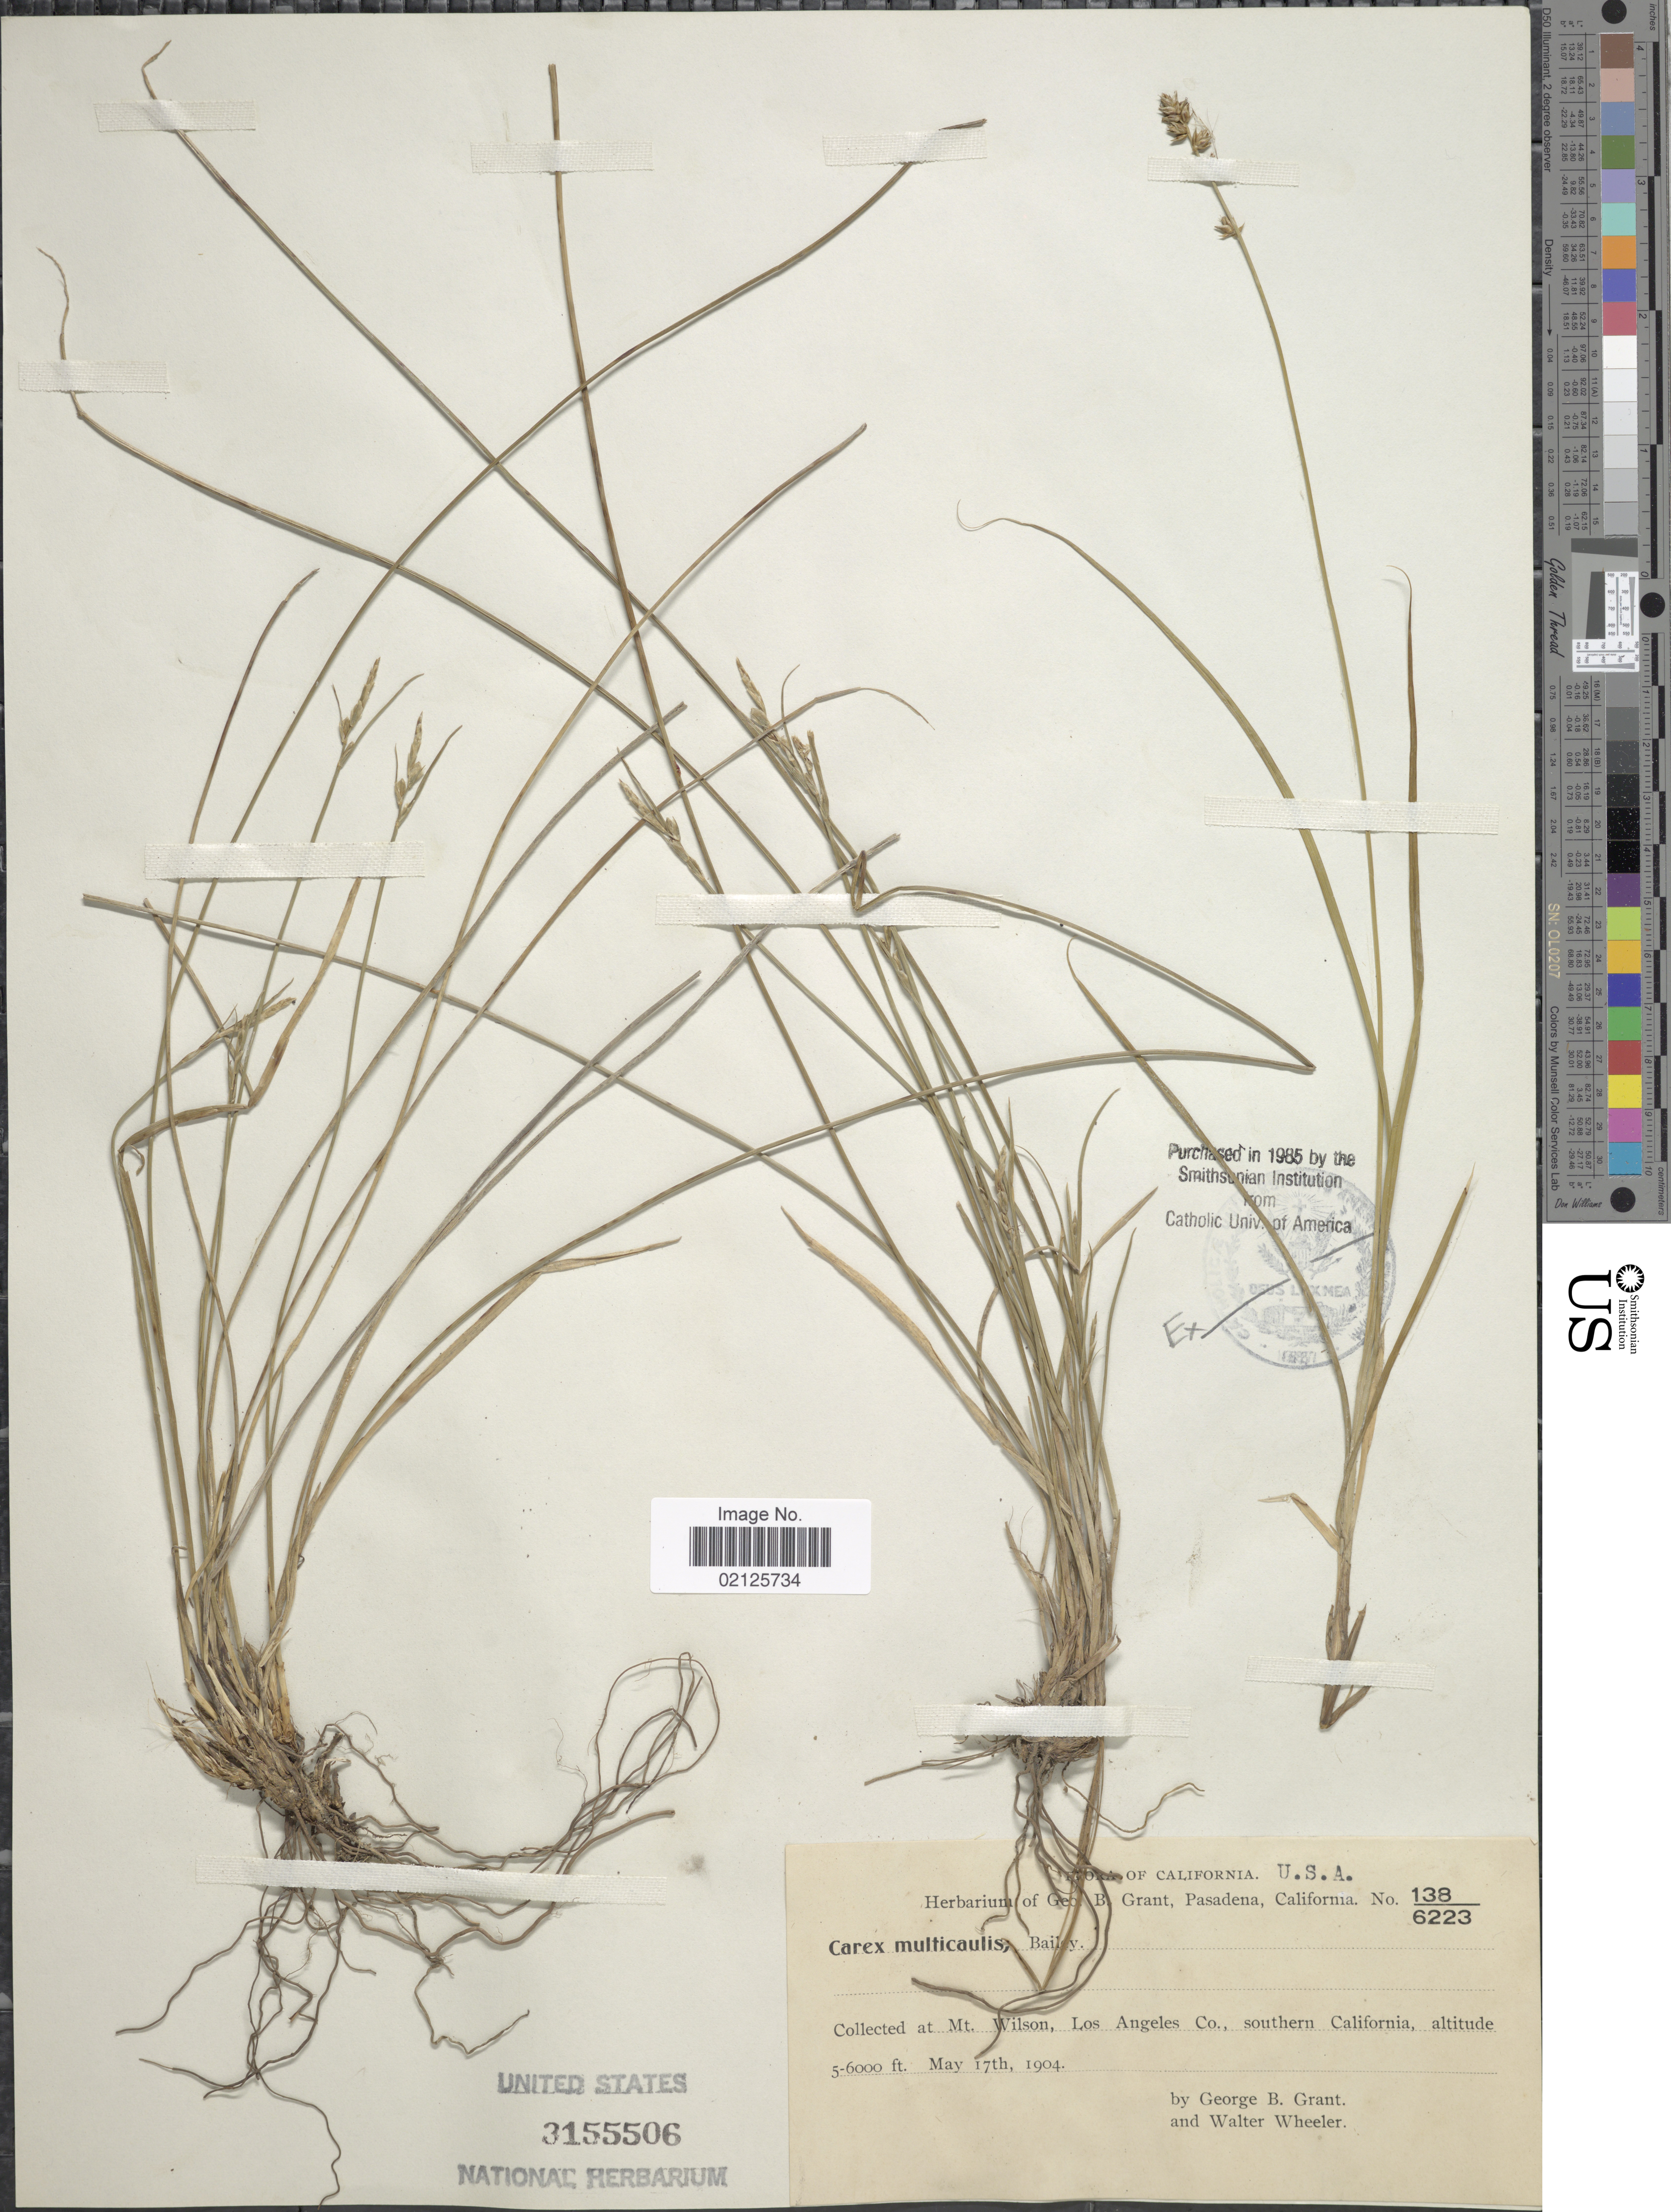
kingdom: Plantae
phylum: Tracheophyta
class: Liliopsida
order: Poales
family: Cyperaceae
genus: Carex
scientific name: Carex multicaulis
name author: L.H. Bailey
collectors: G. Grant & W. Wheeler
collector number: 138/6223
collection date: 1904-05-17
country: United States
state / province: California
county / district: Los Angeles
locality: Mt Wilson, Los Angeles Co., southern California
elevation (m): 1524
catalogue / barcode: US 3155506